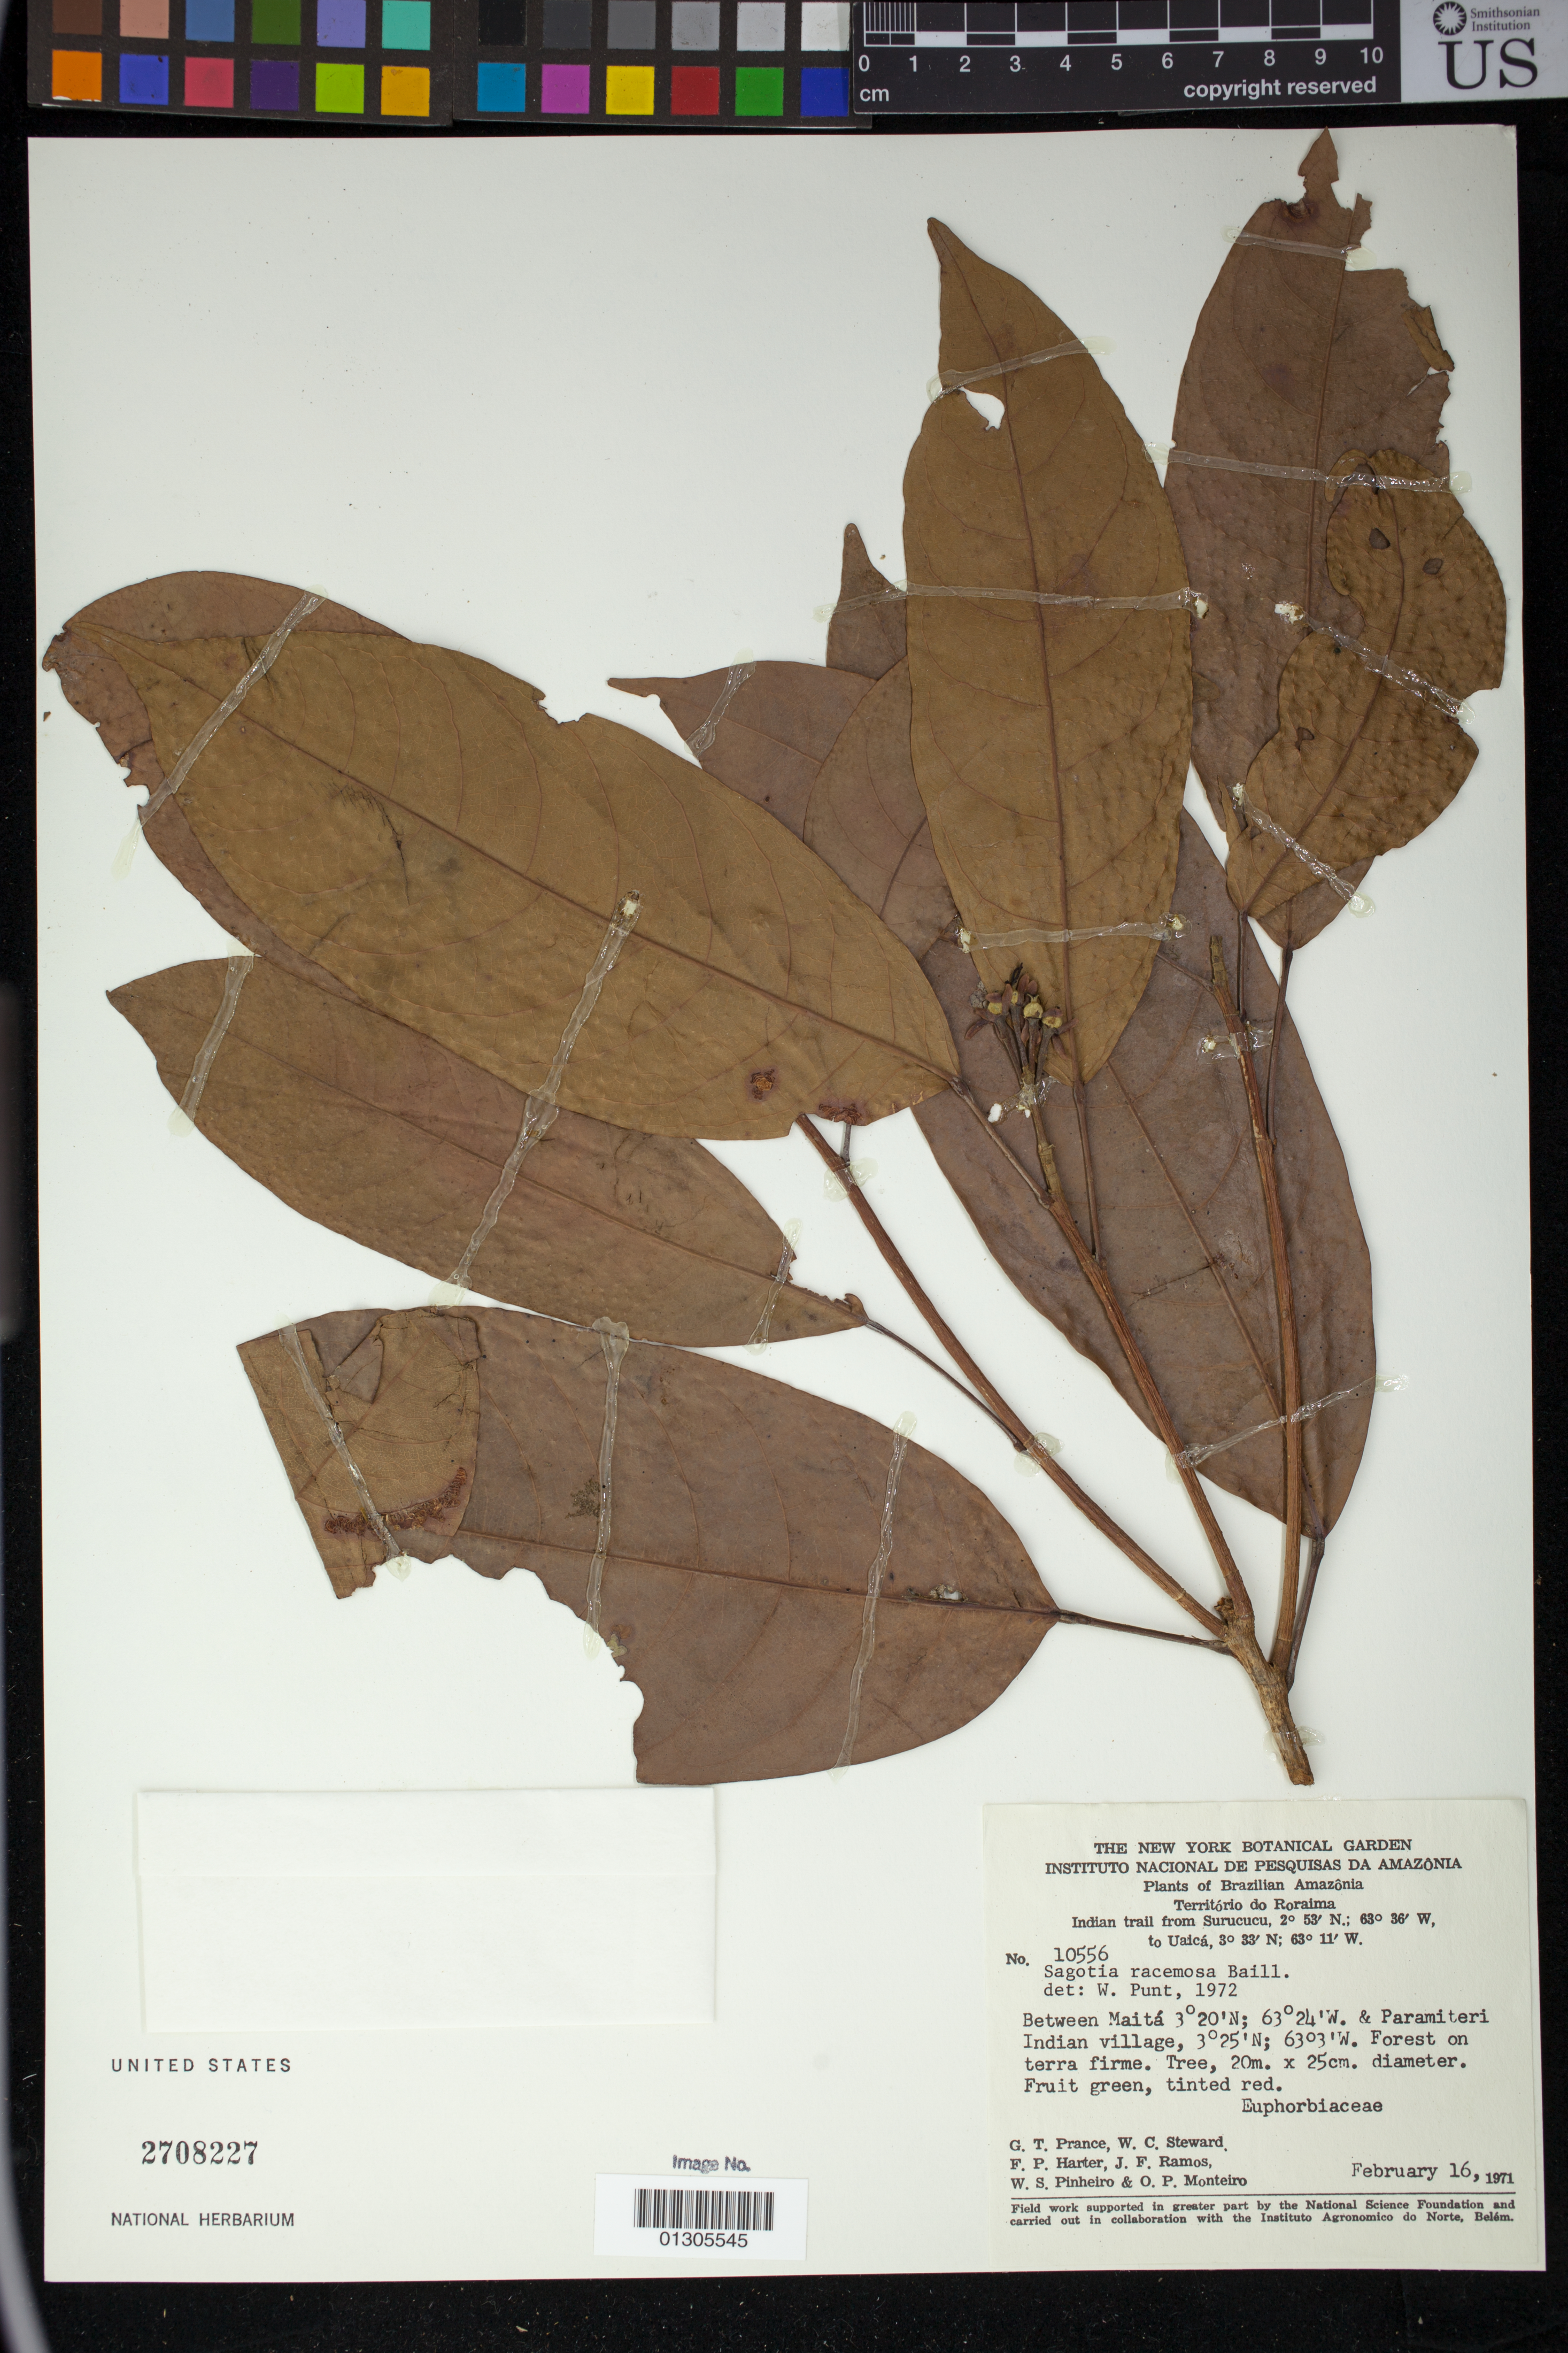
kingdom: Plantae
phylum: Tracheophyta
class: Magnoliopsida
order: Malpighiales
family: Euphorbiaceae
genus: Sagotia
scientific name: Sagotia racemosa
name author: Baill.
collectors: G. T. Prance, W. C. Steward, F. P. Harter, J. F. Ramos, W. S. Pinheiro & O. P. Monteiro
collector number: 10556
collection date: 1971-02-16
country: Brazil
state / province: Roraima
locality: Indian trail from Surucucu to Uaica. Between Maita & Paramiteri Indian village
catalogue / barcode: US 2708227